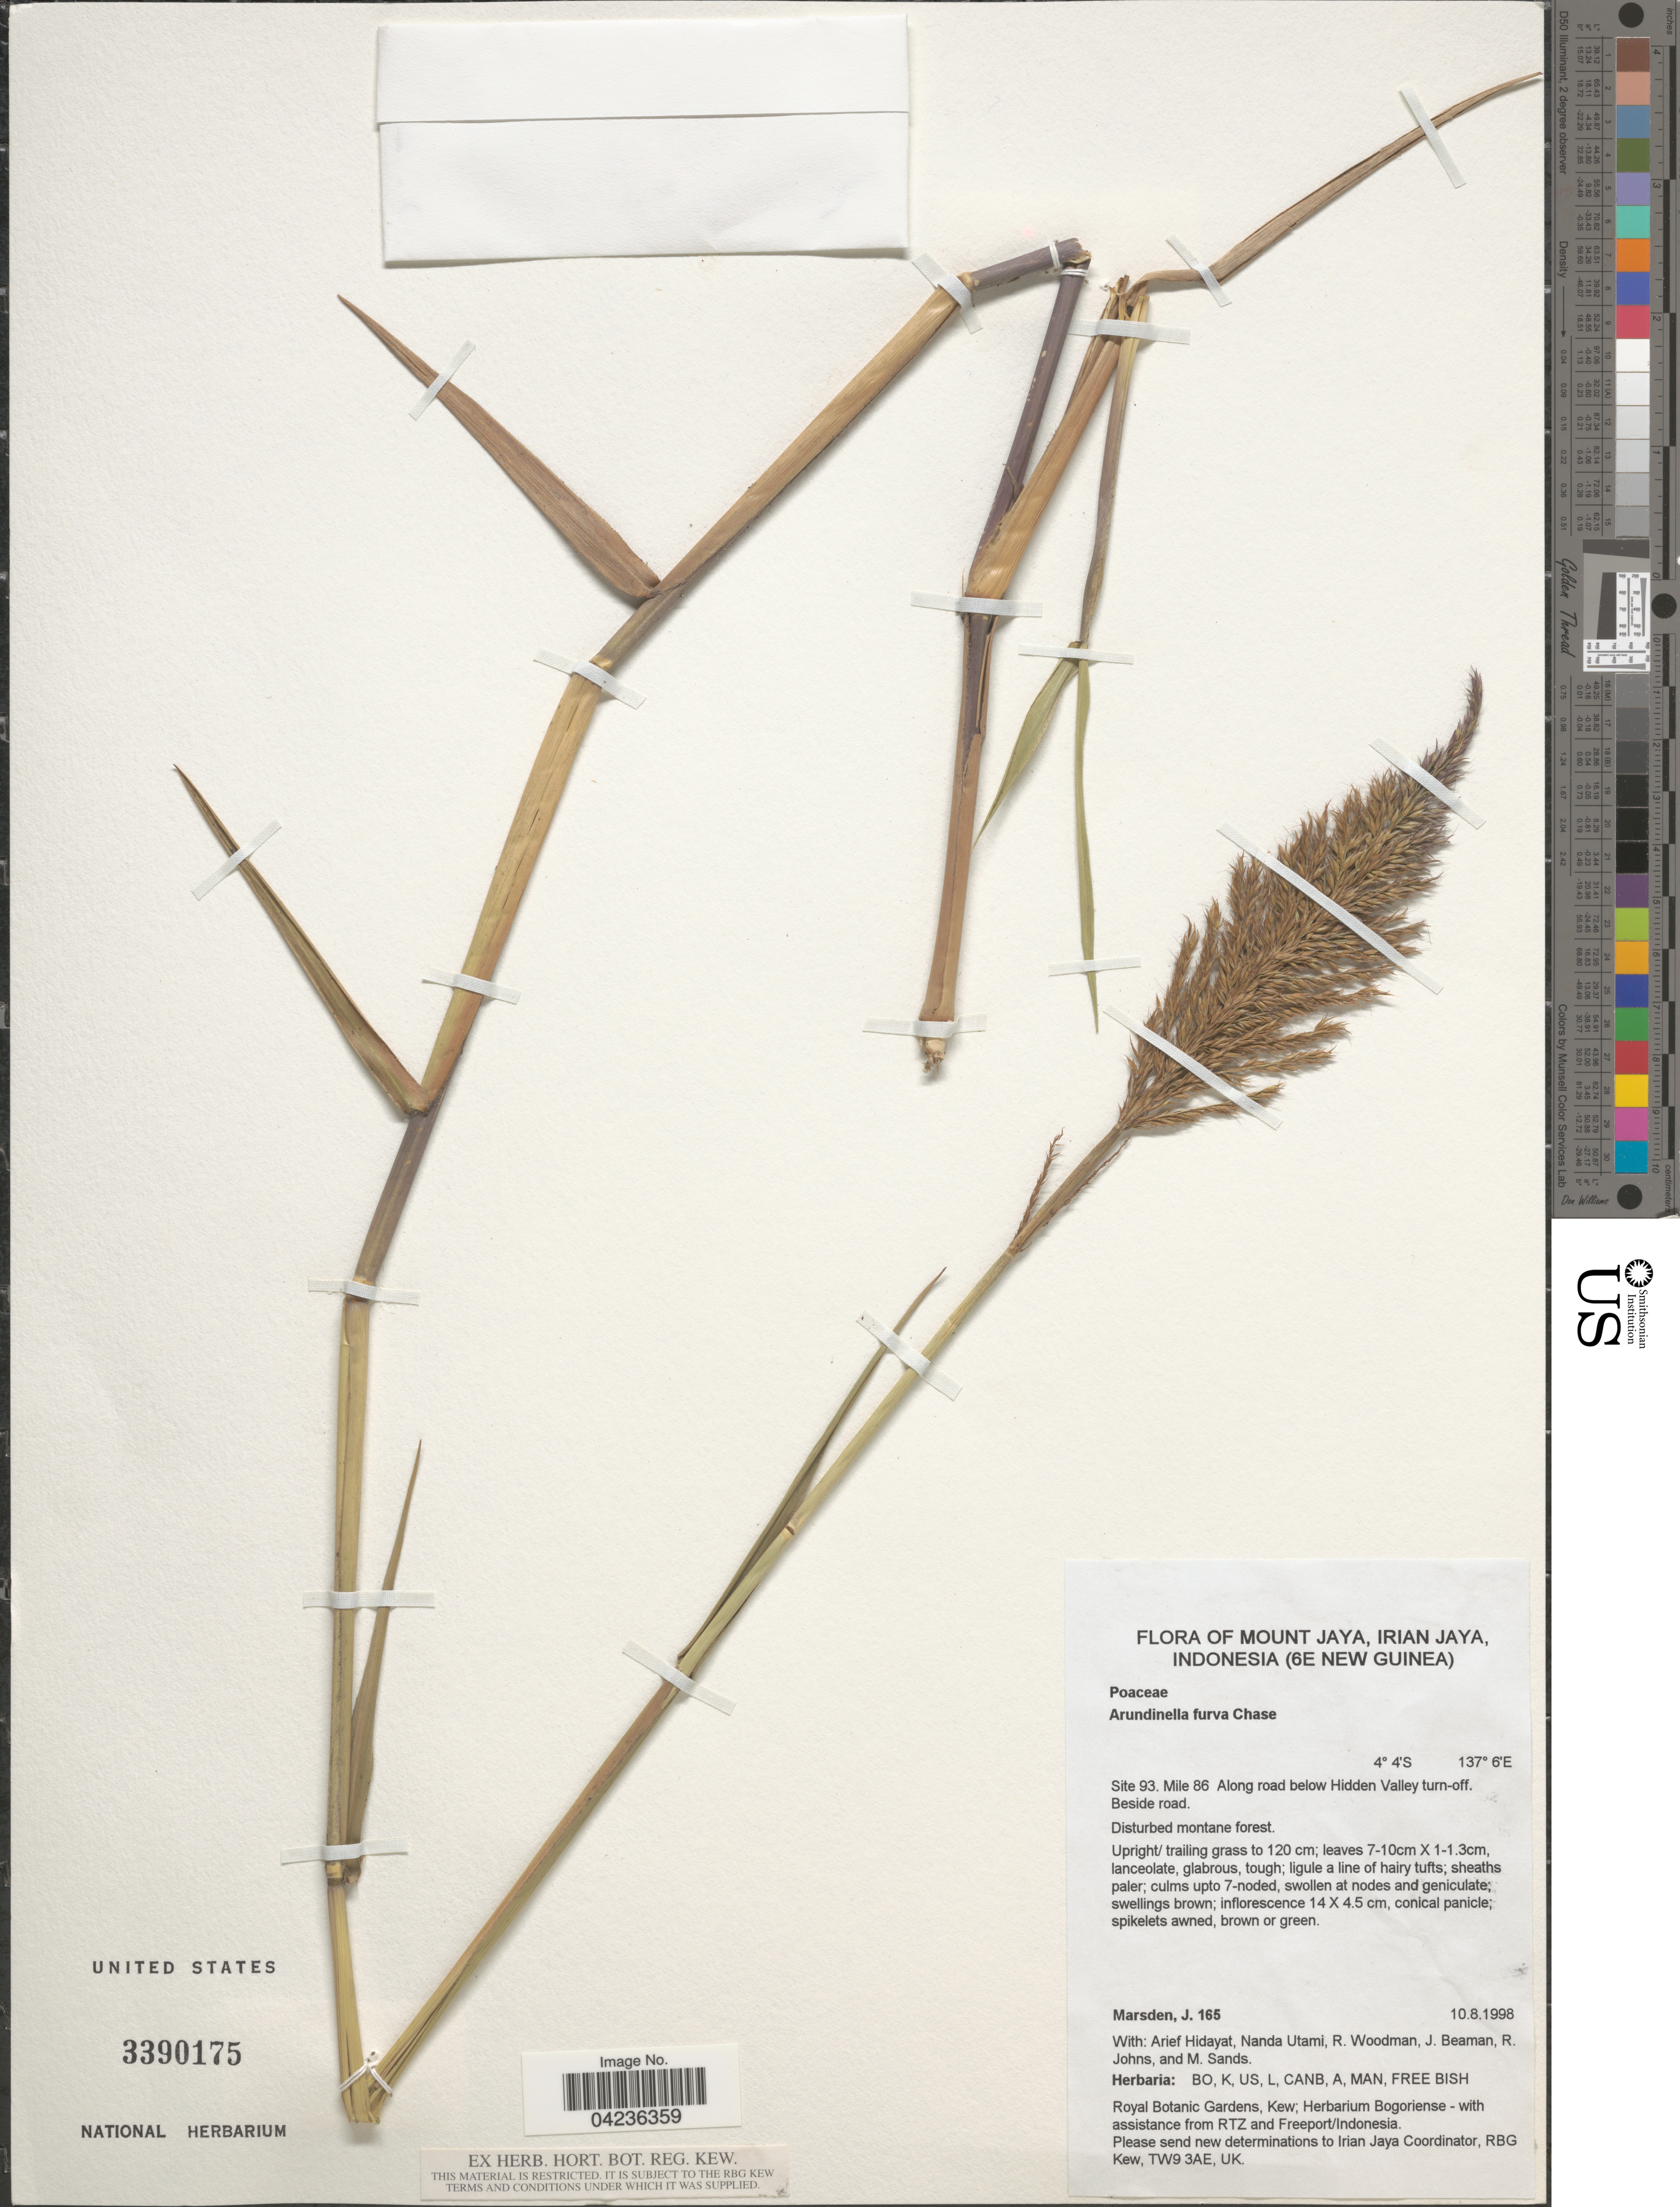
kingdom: Plantae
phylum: Tracheophyta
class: Liliopsida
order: Poales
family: Poaceae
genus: Arundinella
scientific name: Arundinella furva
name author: E.W.B. Chase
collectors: J. Marsden, A. Hidayat, N. Utami & R. Woodman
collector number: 165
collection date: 1998-08-10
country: Indonesia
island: New Guinea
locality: Mount Jaya, Irian Jaya, (6E New Guinea). Site 93. Mile 86 Along road below Hidden Valley turn-off. Beside road.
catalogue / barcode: US 3390175